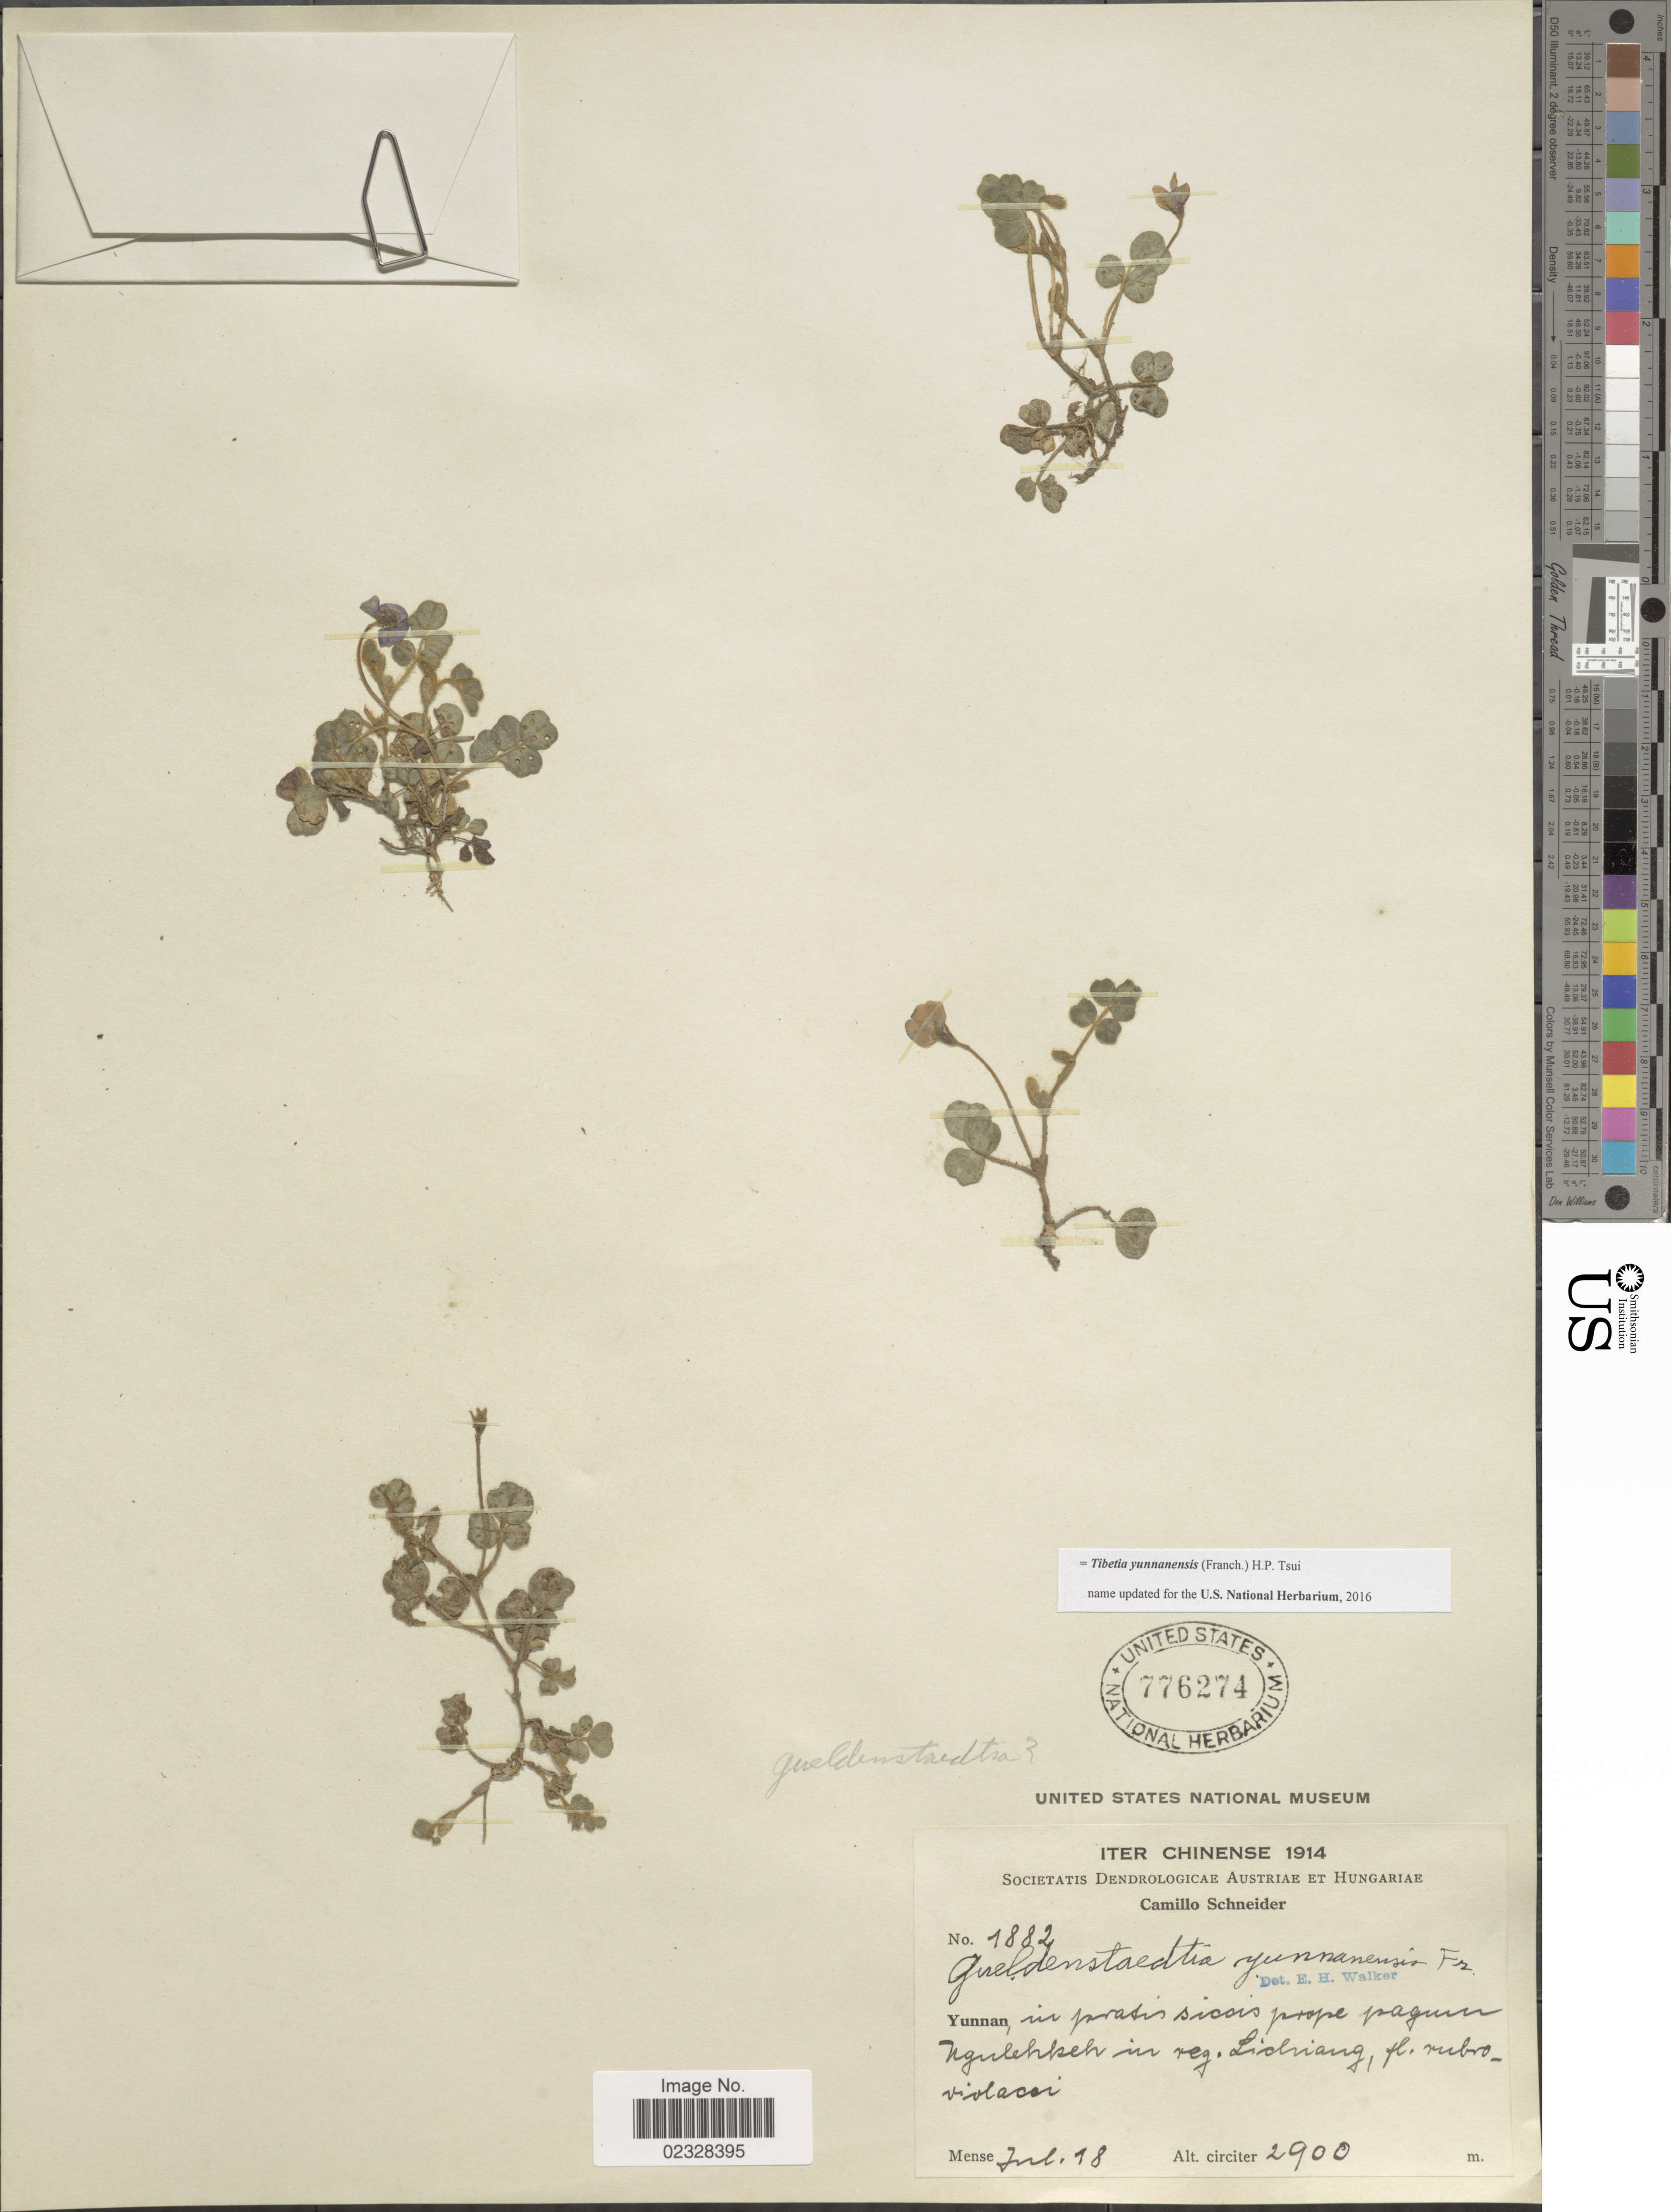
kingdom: Plantae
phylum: Tracheophyta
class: Magnoliopsida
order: Fabales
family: Fabaceae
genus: Tibetia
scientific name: Tibetia yunnanensis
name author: (Franch.) H.B. Cui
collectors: C. K. Schneider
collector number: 1882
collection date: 1914-07-18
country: China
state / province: Yunnan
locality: In prati siccis prope pagum Ngulehkeh in reg. Lidniang. [interpreted]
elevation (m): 2900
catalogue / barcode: US 776274